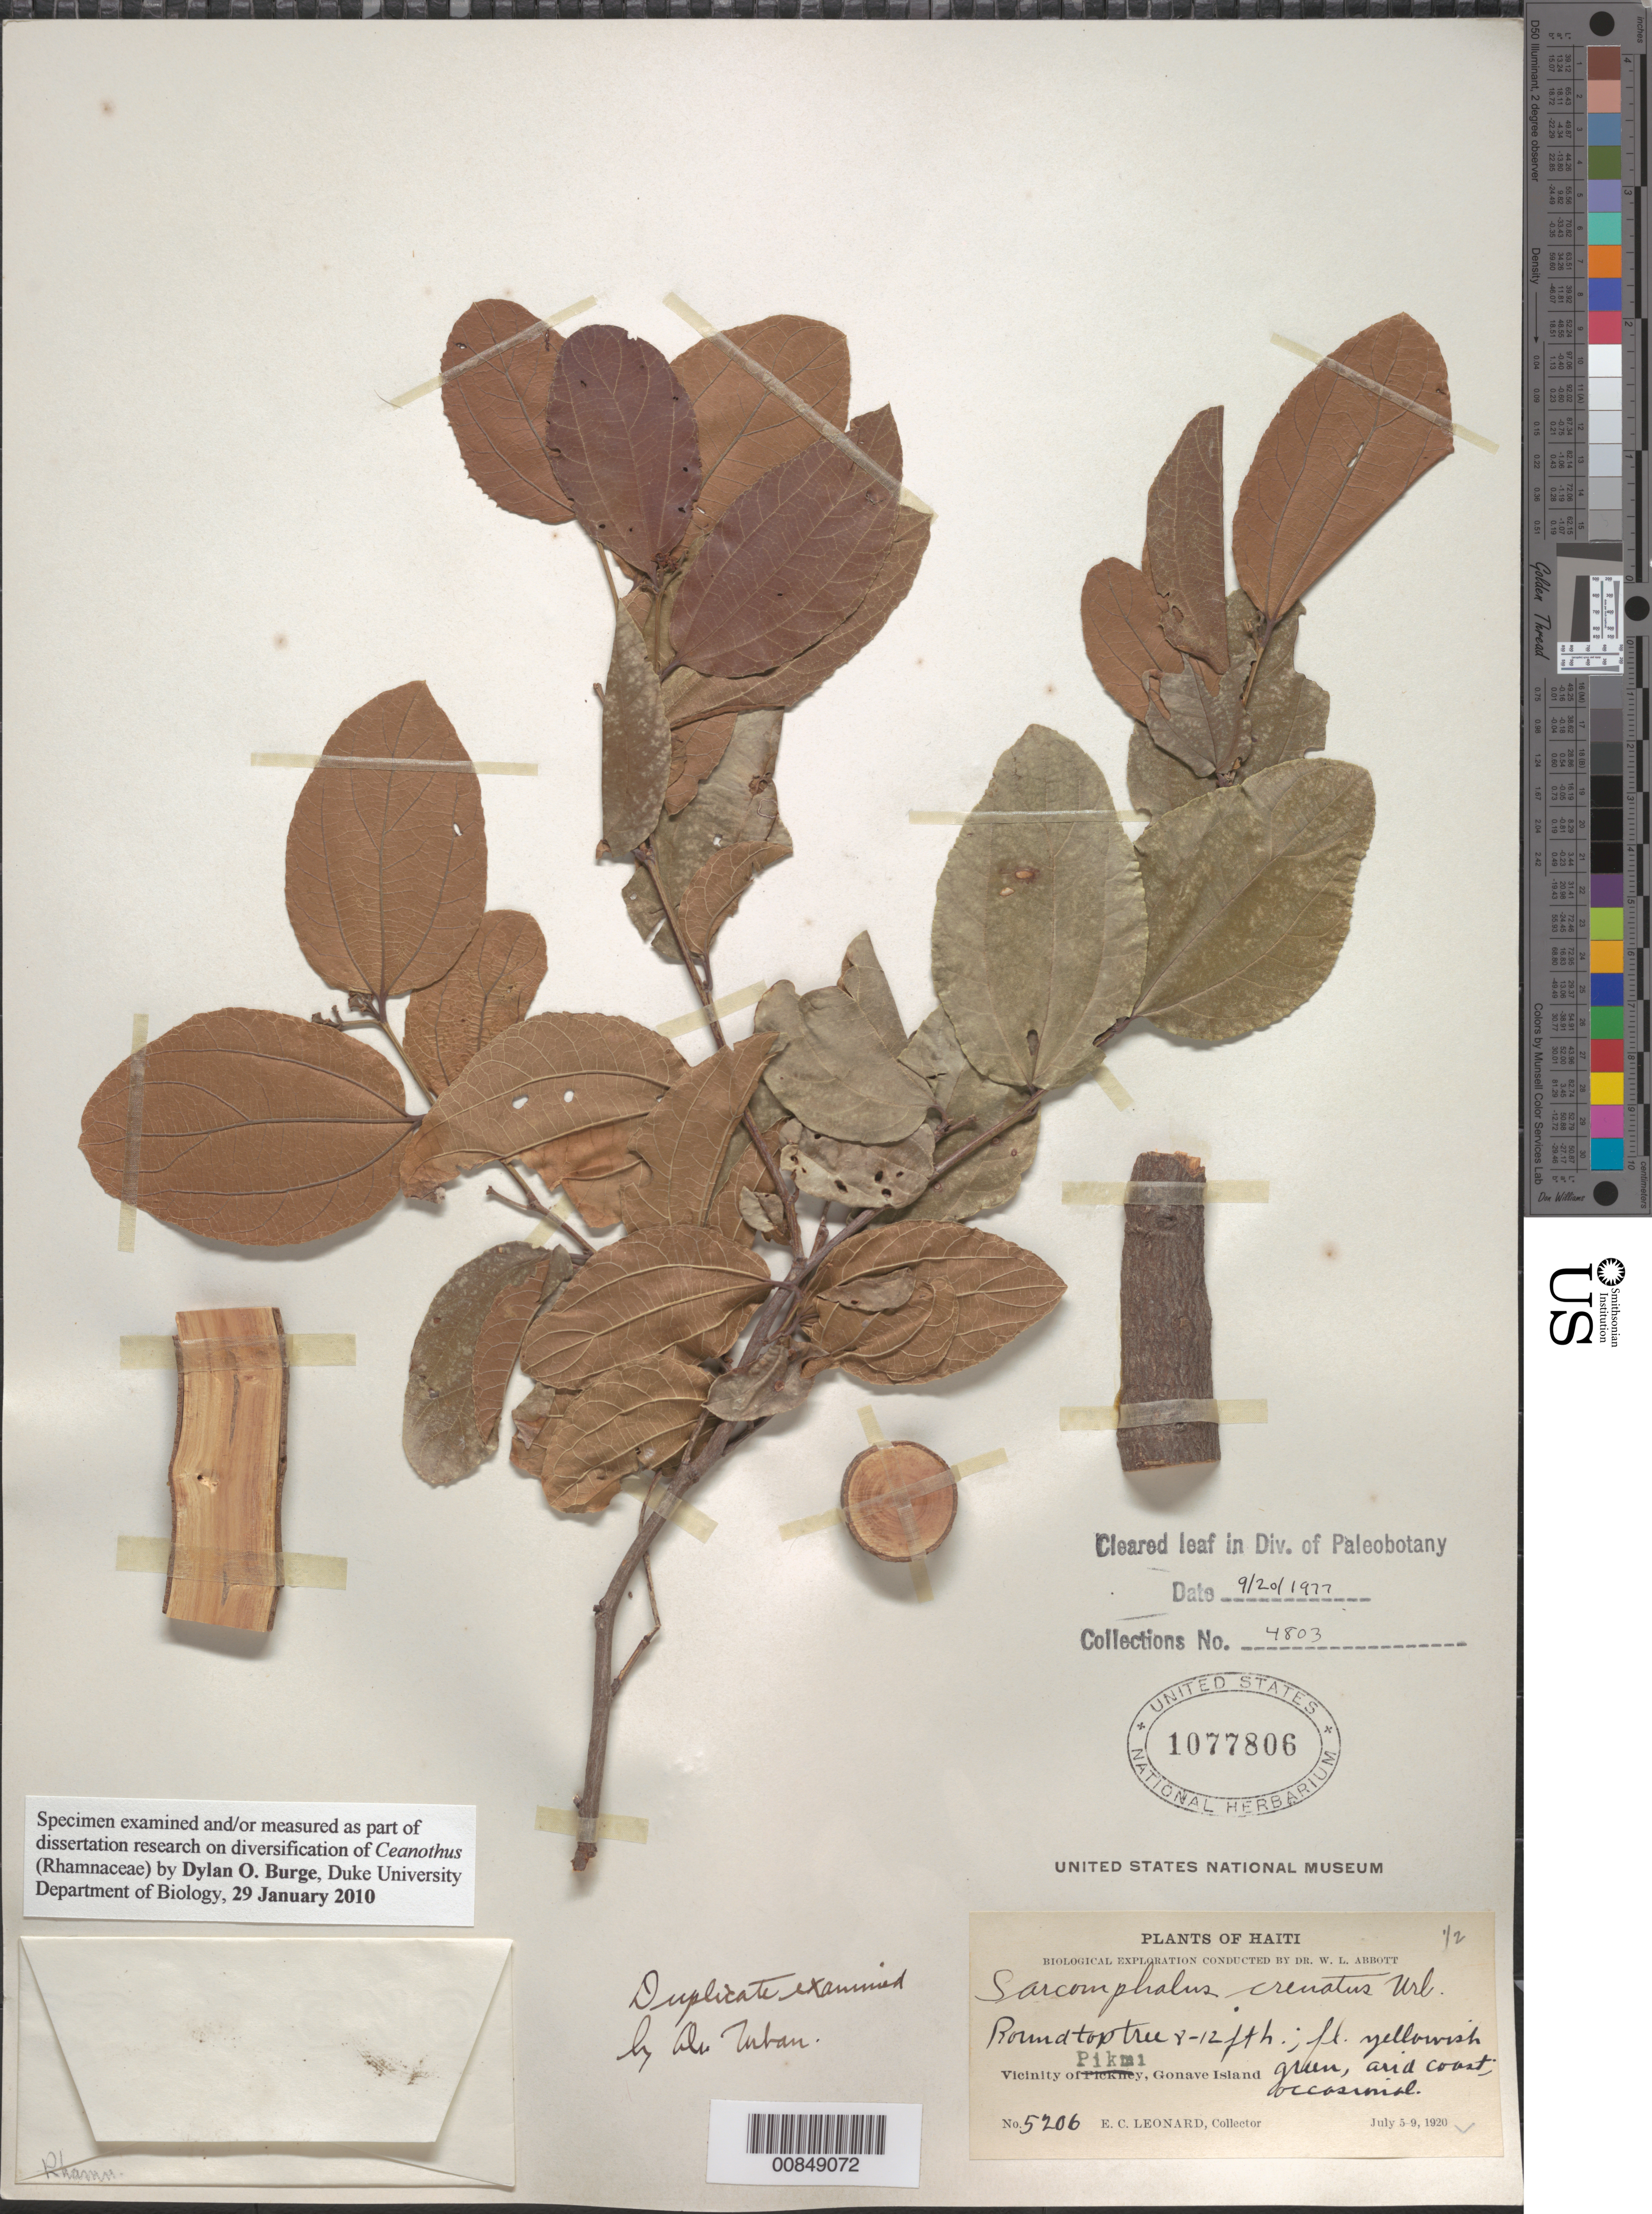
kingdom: Plantae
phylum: Tracheophyta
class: Magnoliopsida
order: Rosales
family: Rhamnaceae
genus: Sarcomphalus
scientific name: Sarcomphalus crenatus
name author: Urb.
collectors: E. C. Leonard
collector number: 5206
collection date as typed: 05 Jul 1920 to 09 Jul 1920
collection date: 1920-07-05/1920-07-09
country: Haiti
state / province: Ouest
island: Île de la Gonâve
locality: Vicinity of Pikmi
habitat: Arid coast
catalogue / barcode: US 1077806